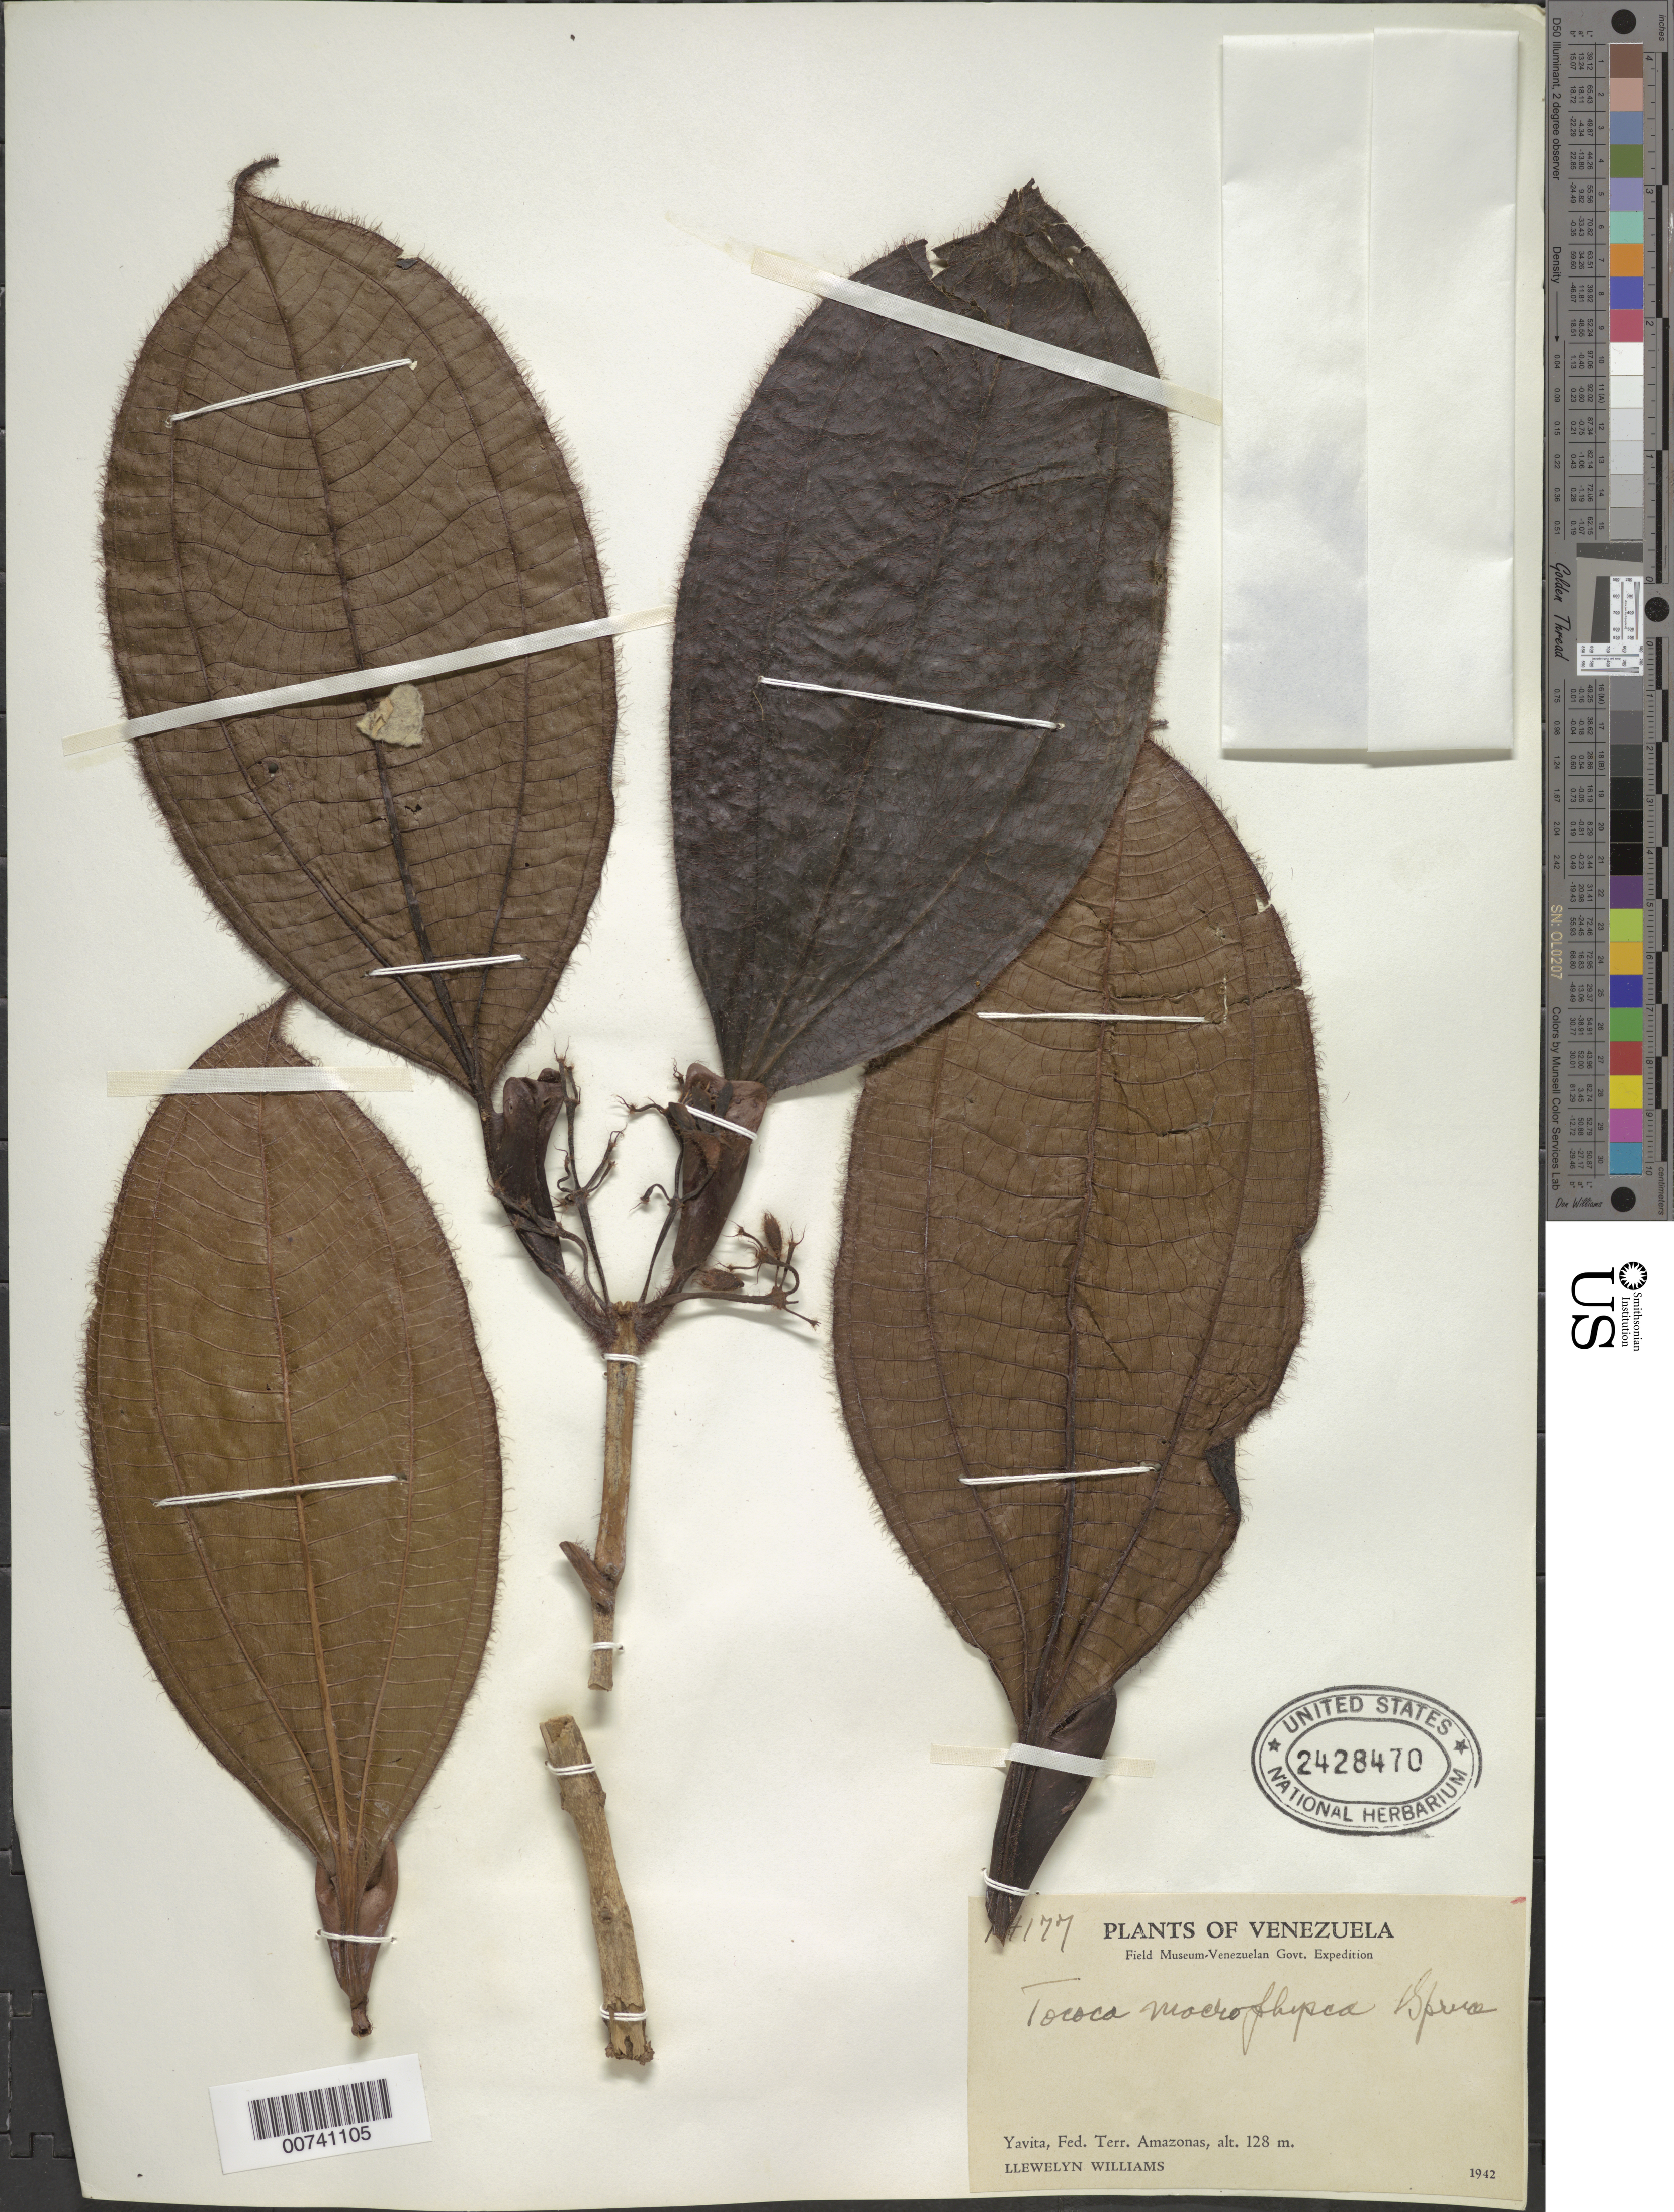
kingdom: Plantae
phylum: Tracheophyta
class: Magnoliopsida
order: Myrtales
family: Melastomataceae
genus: Tococa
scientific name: Tococa macrophysca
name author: Spruce ex Triana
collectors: Ll. Williams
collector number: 14177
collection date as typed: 4-Feb-42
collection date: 1942-02-04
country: Venezuela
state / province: Amazonas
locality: Yavita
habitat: Selva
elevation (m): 128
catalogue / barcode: US 2428470